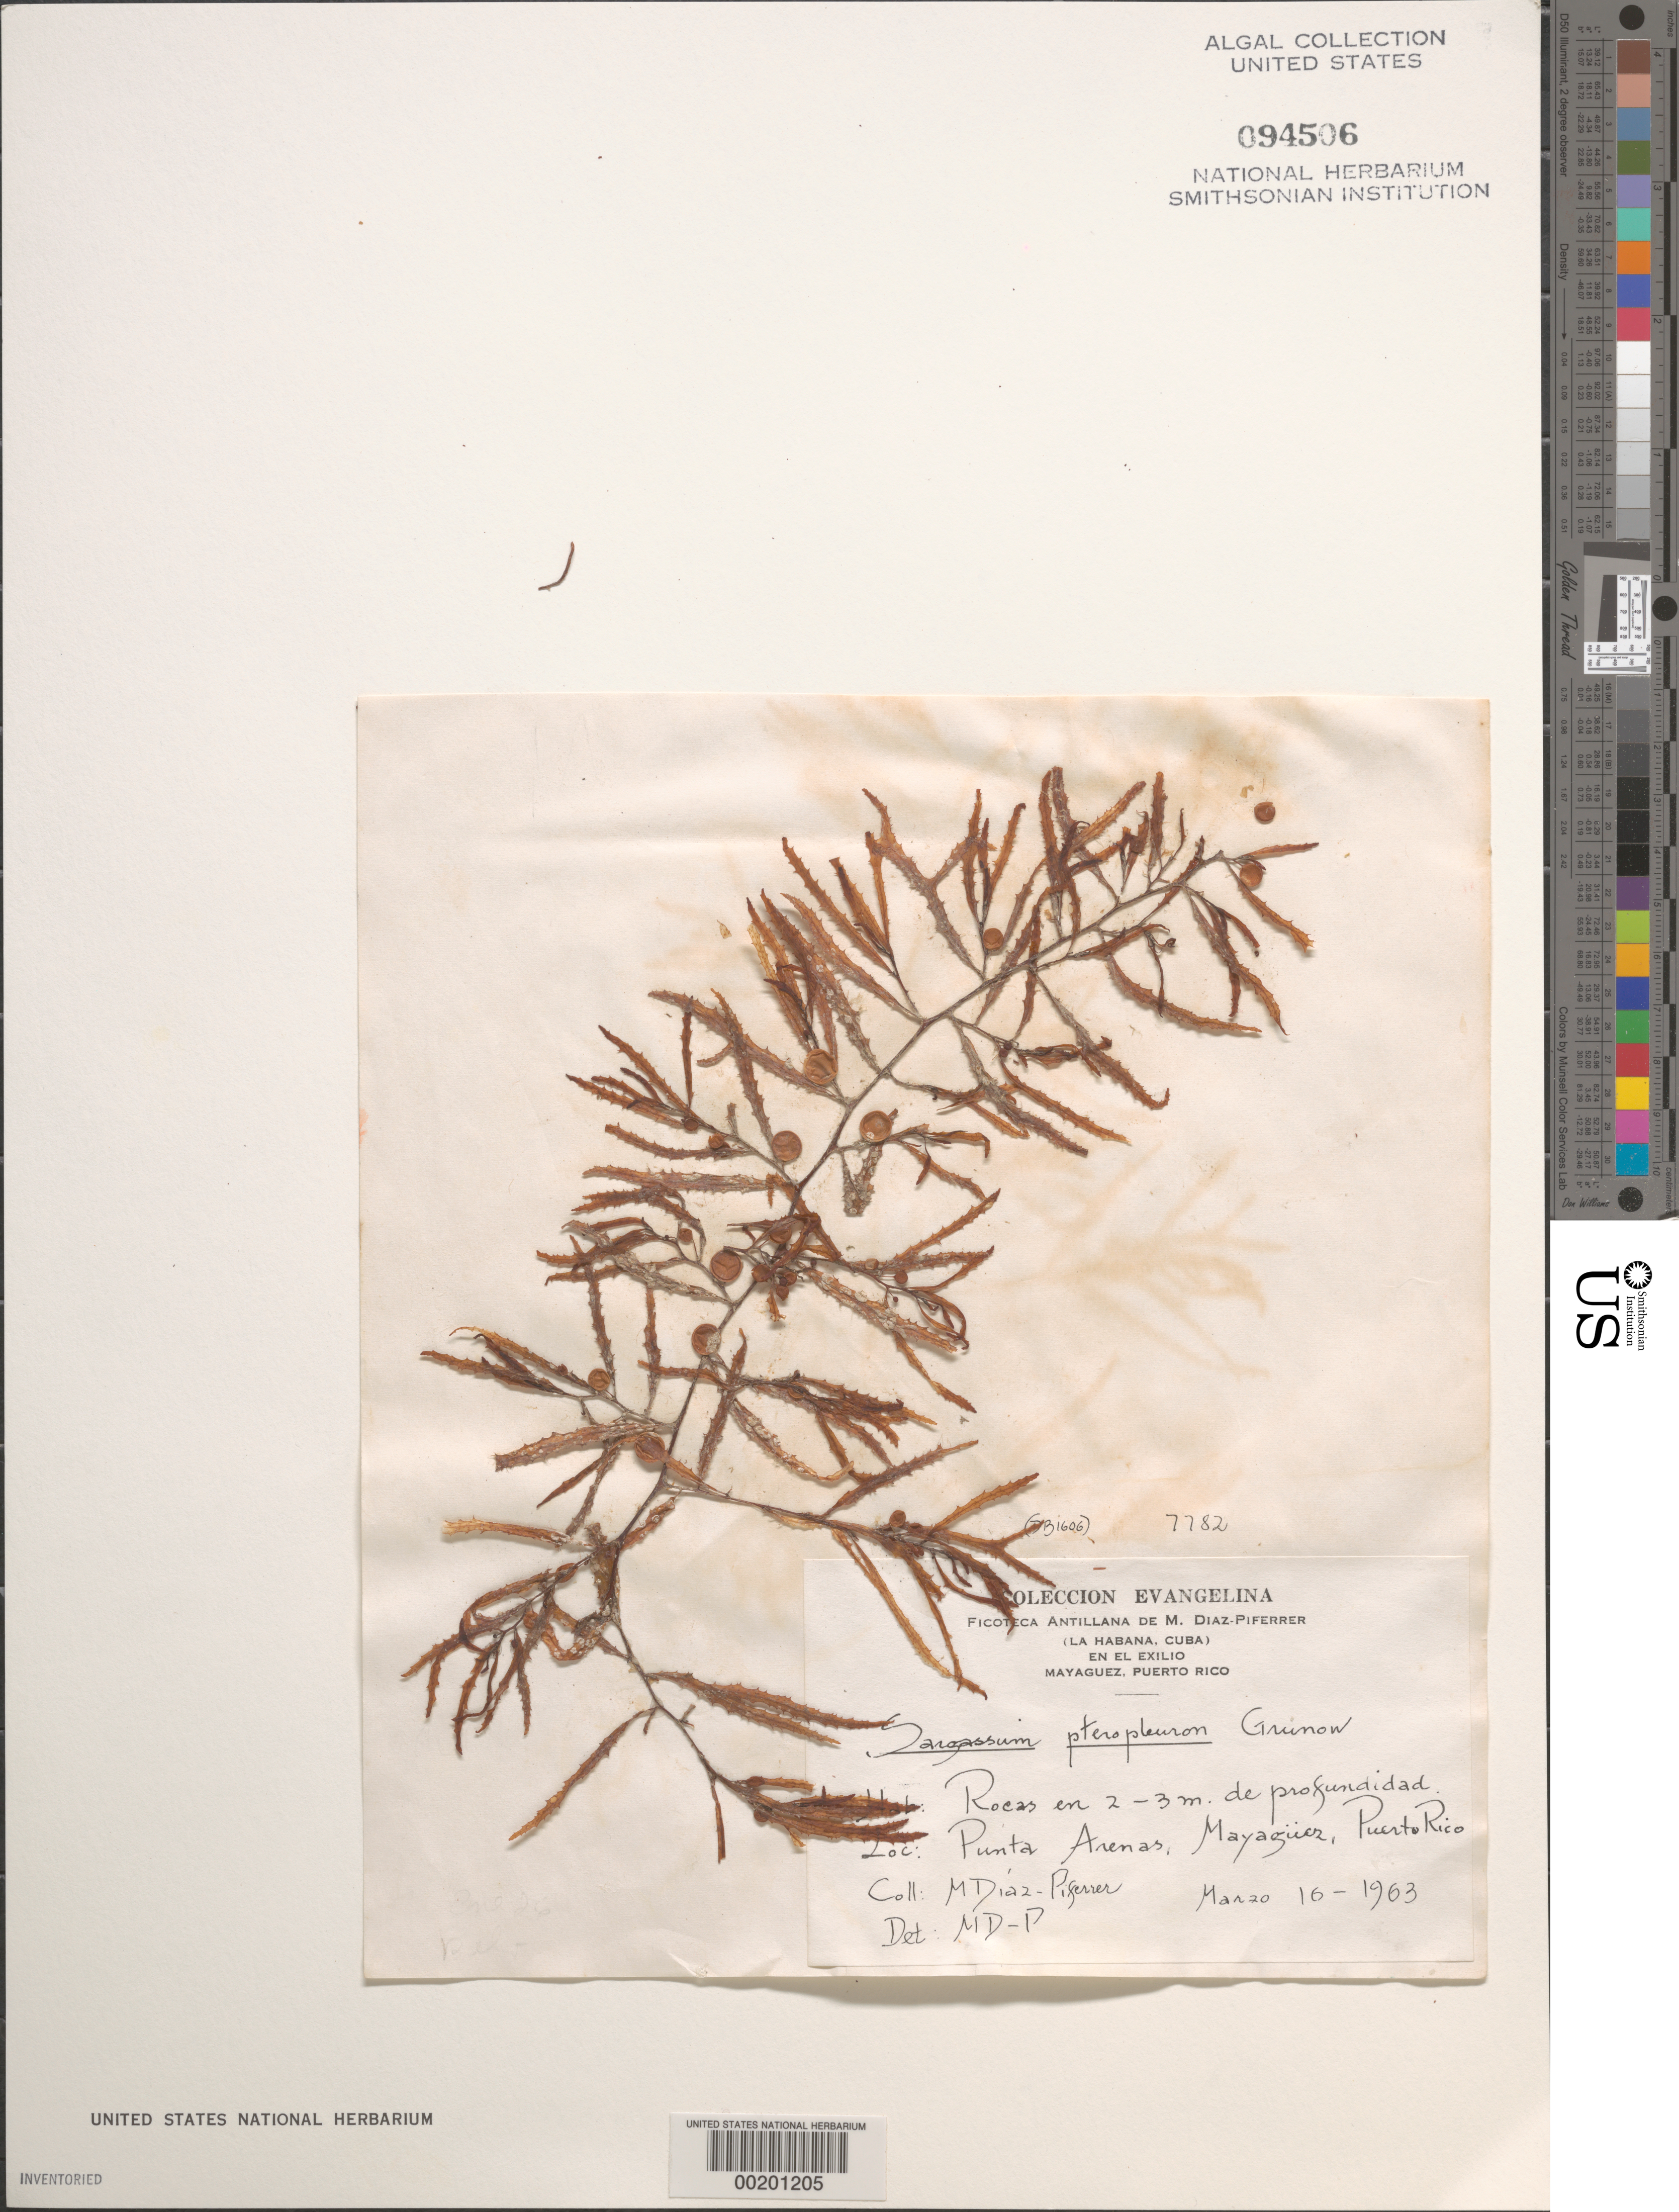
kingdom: Chromista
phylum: Ochrophyta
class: Phaeophyceae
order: Fucales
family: Sargassaceae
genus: Sargassum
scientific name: Sargassum pteropleuron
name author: Grunow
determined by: Diaz-Piferrer, M.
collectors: M. Diaz-Piferrer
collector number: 7782 & DB 1606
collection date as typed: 16 Mar 1963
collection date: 1963-03-16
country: Puerto Rico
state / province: Mayaguez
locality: Punta arenas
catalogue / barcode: US 94506